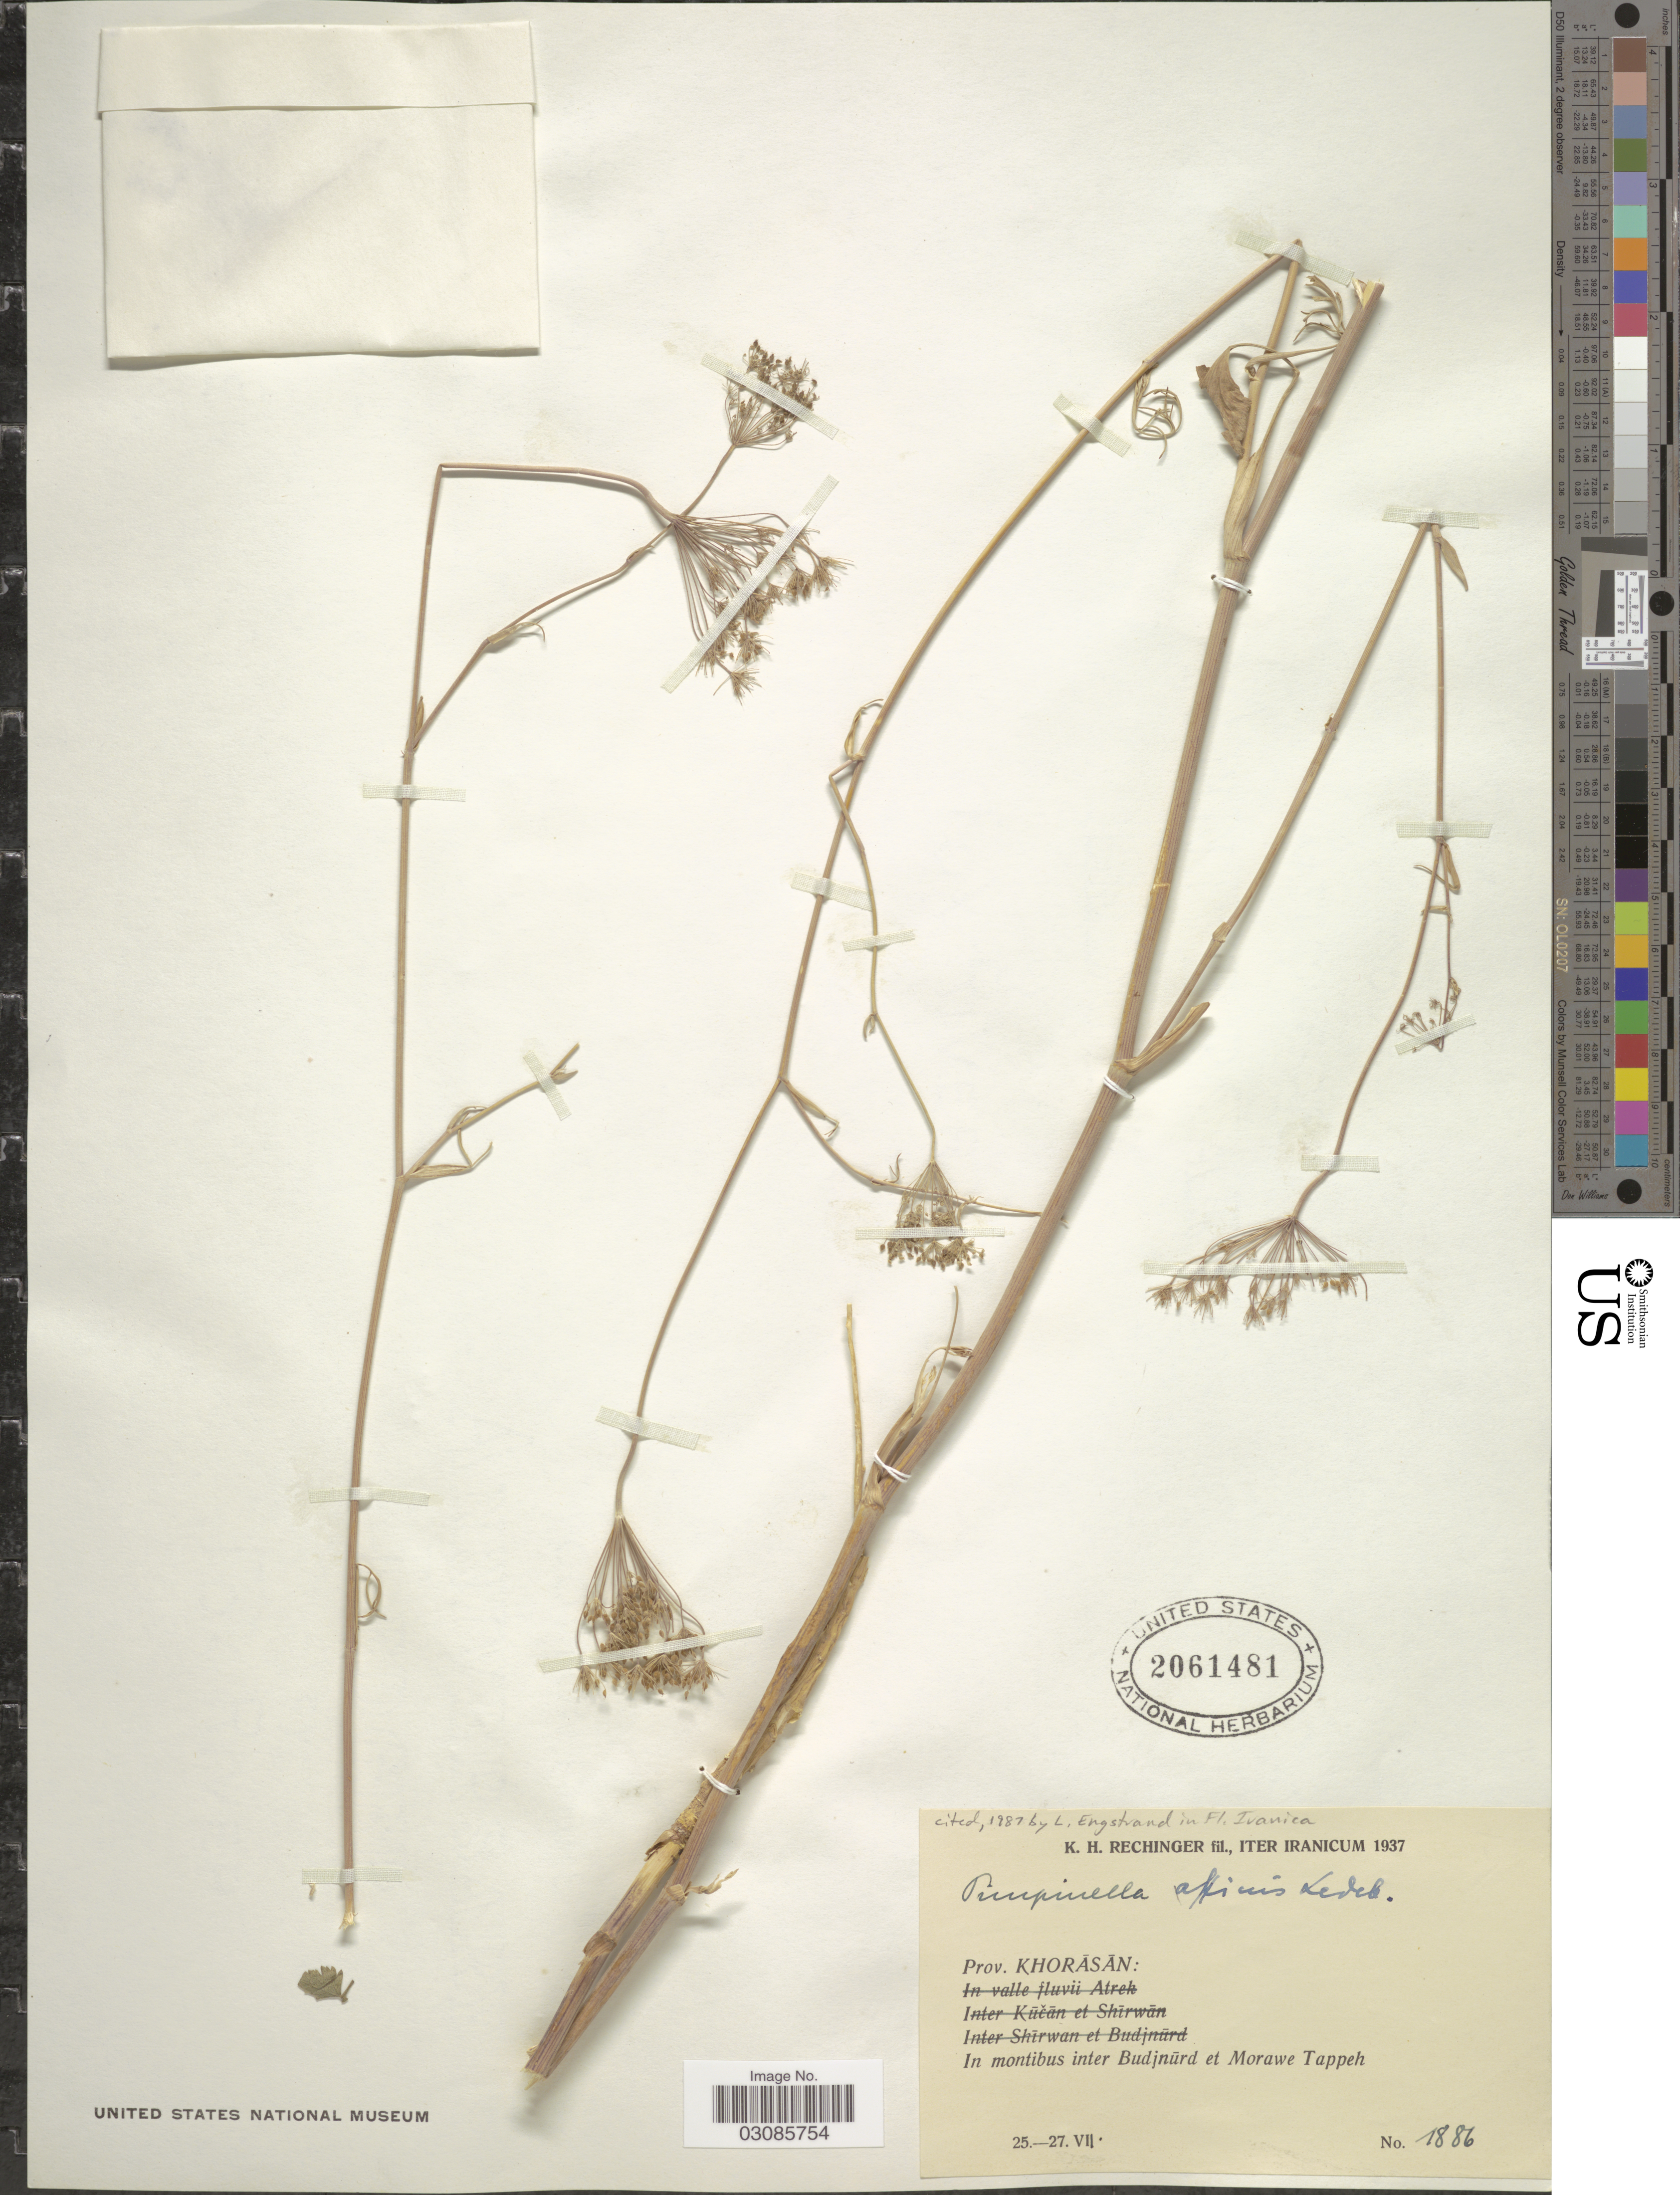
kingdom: Plantae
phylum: Tracheophyta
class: Magnoliopsida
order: Apiales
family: Apiaceae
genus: Pimpinella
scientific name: Pimpinella alpina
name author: Ledeb.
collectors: K. H. Rechinger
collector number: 1886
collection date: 1937-07-25/1937-07-27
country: Iran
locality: Prov. Khorāsān: In montibus inter Budjnūrd et Morawe Tappeh.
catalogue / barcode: US 2061481